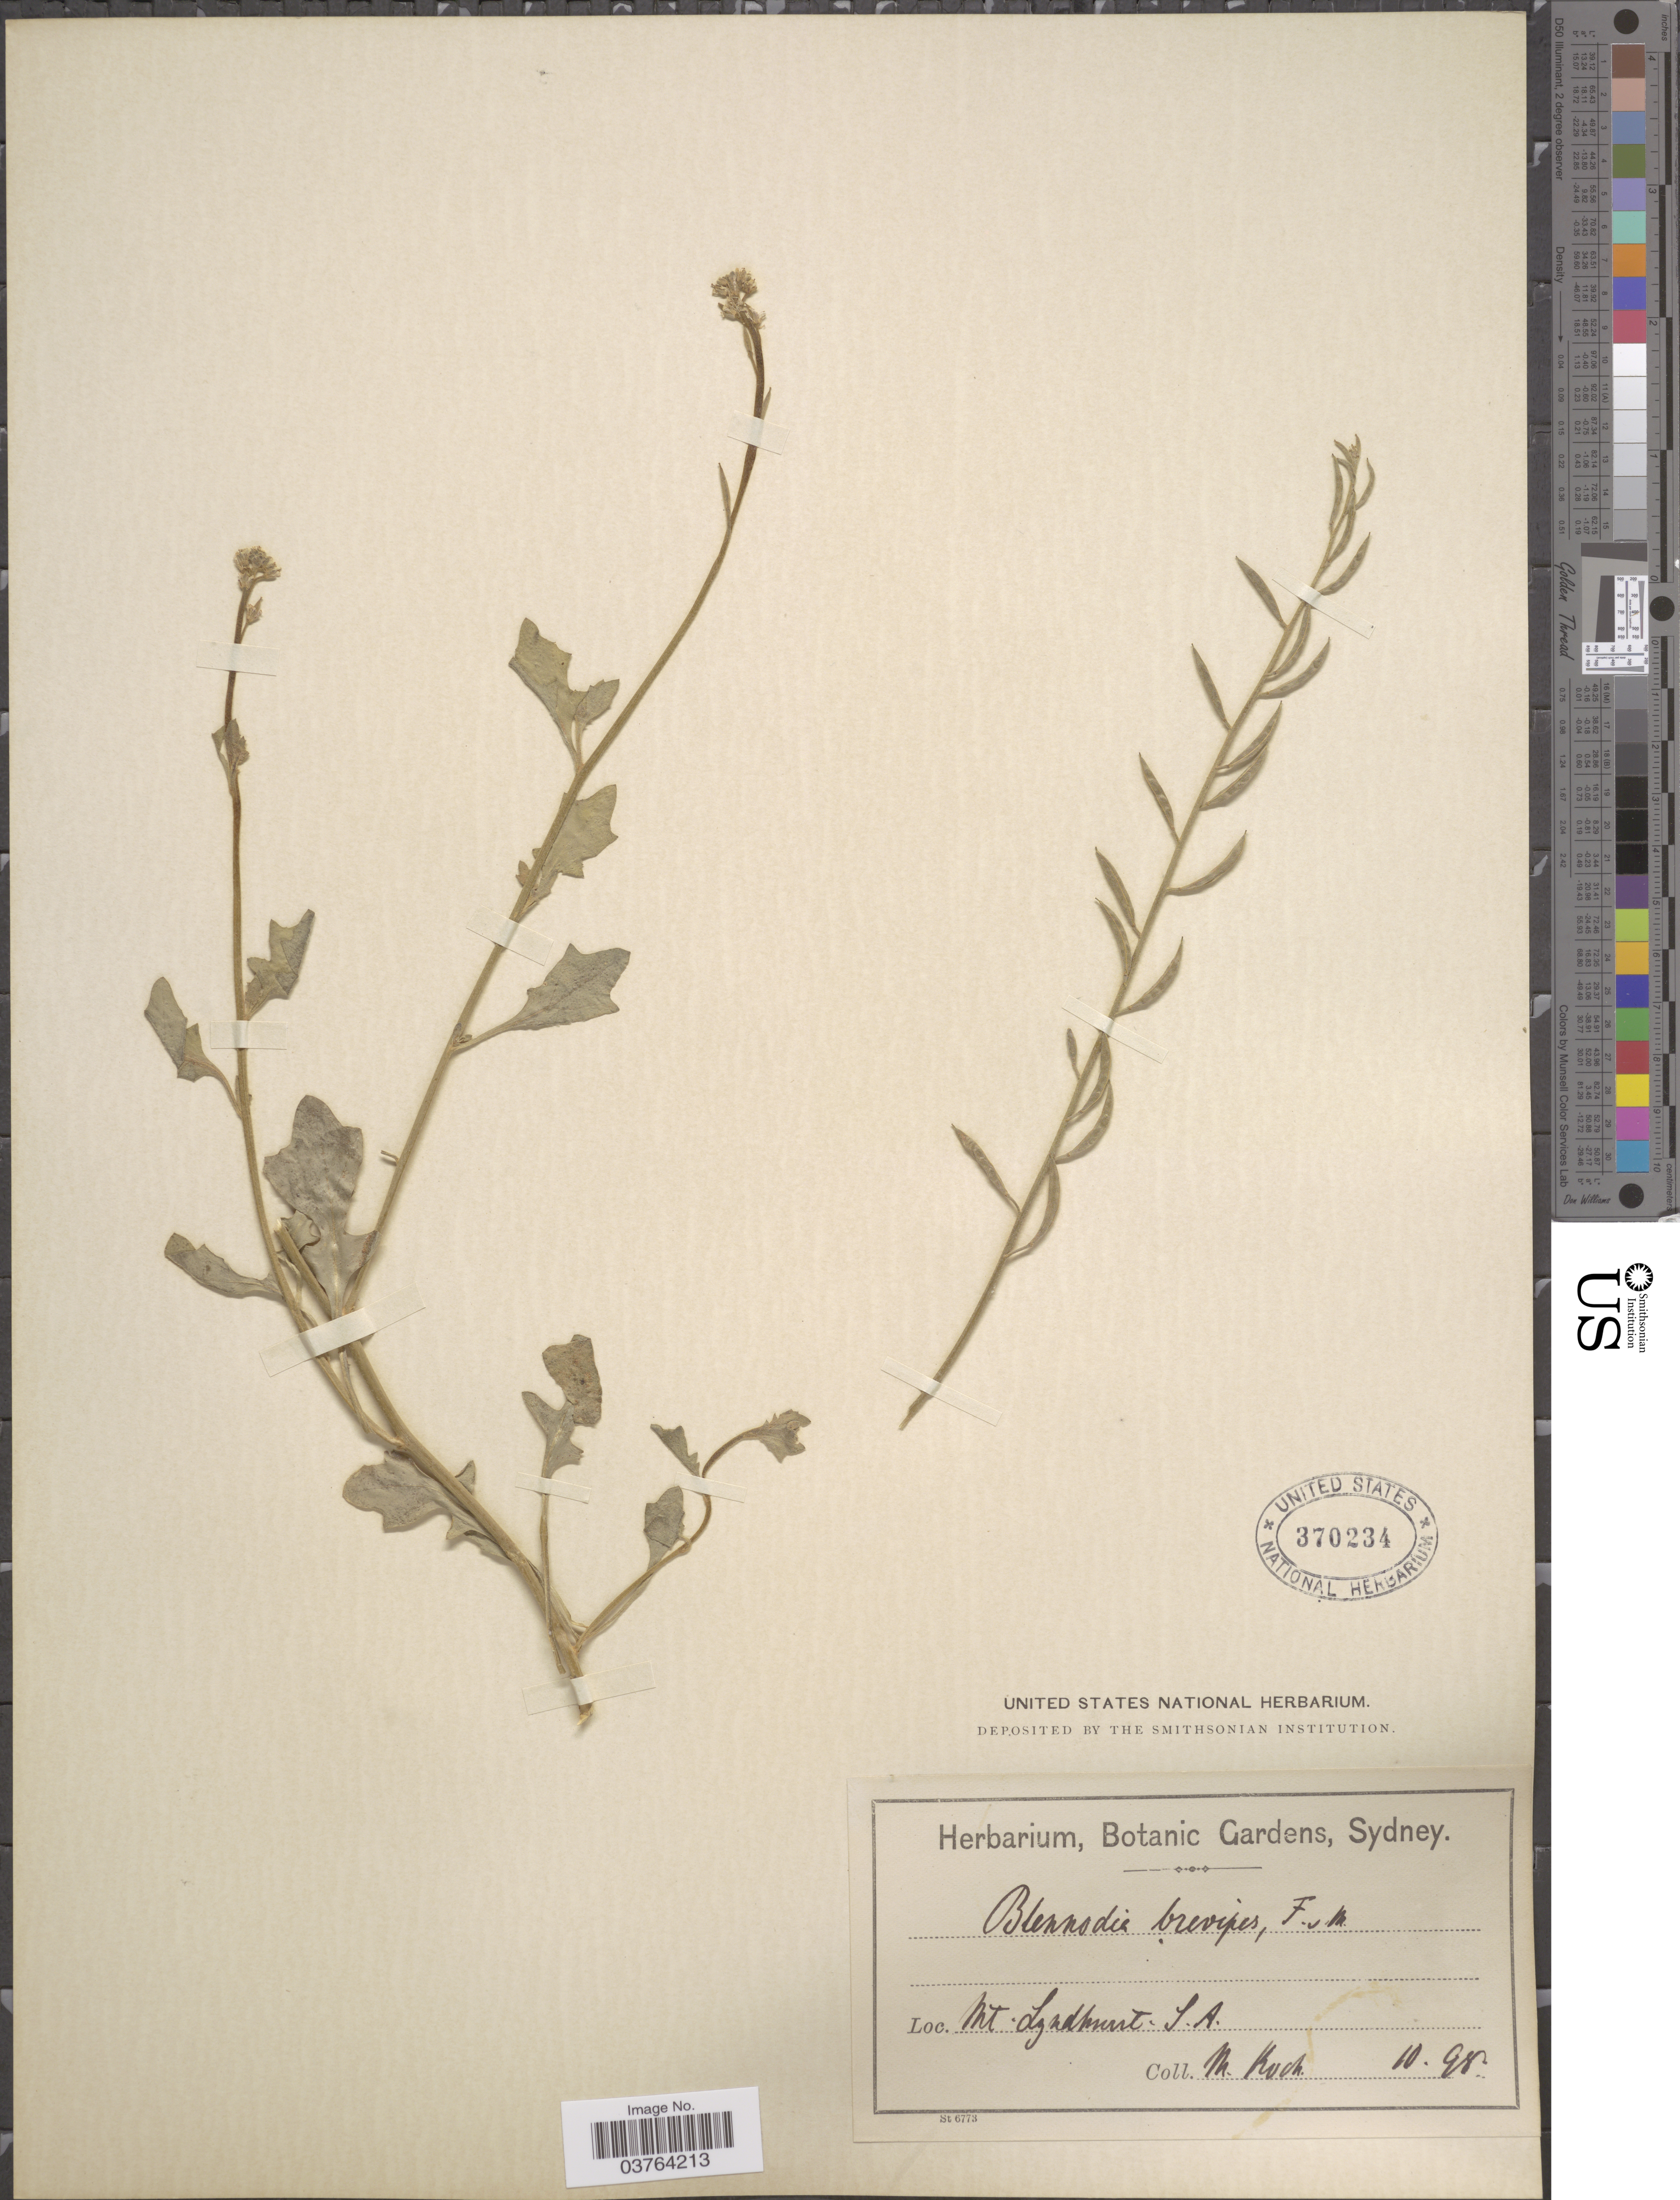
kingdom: Plantae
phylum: Tracheophyta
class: Magnoliopsida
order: Brassicales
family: Brassicaceae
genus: Blennodia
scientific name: Blennodia brevipes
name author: (F. Muell.) F. Muell.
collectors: M. Koch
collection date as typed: Transcribed d/m/y: /10/98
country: Australia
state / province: South Australia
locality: Mt. Lyndhurst.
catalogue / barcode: US 370234